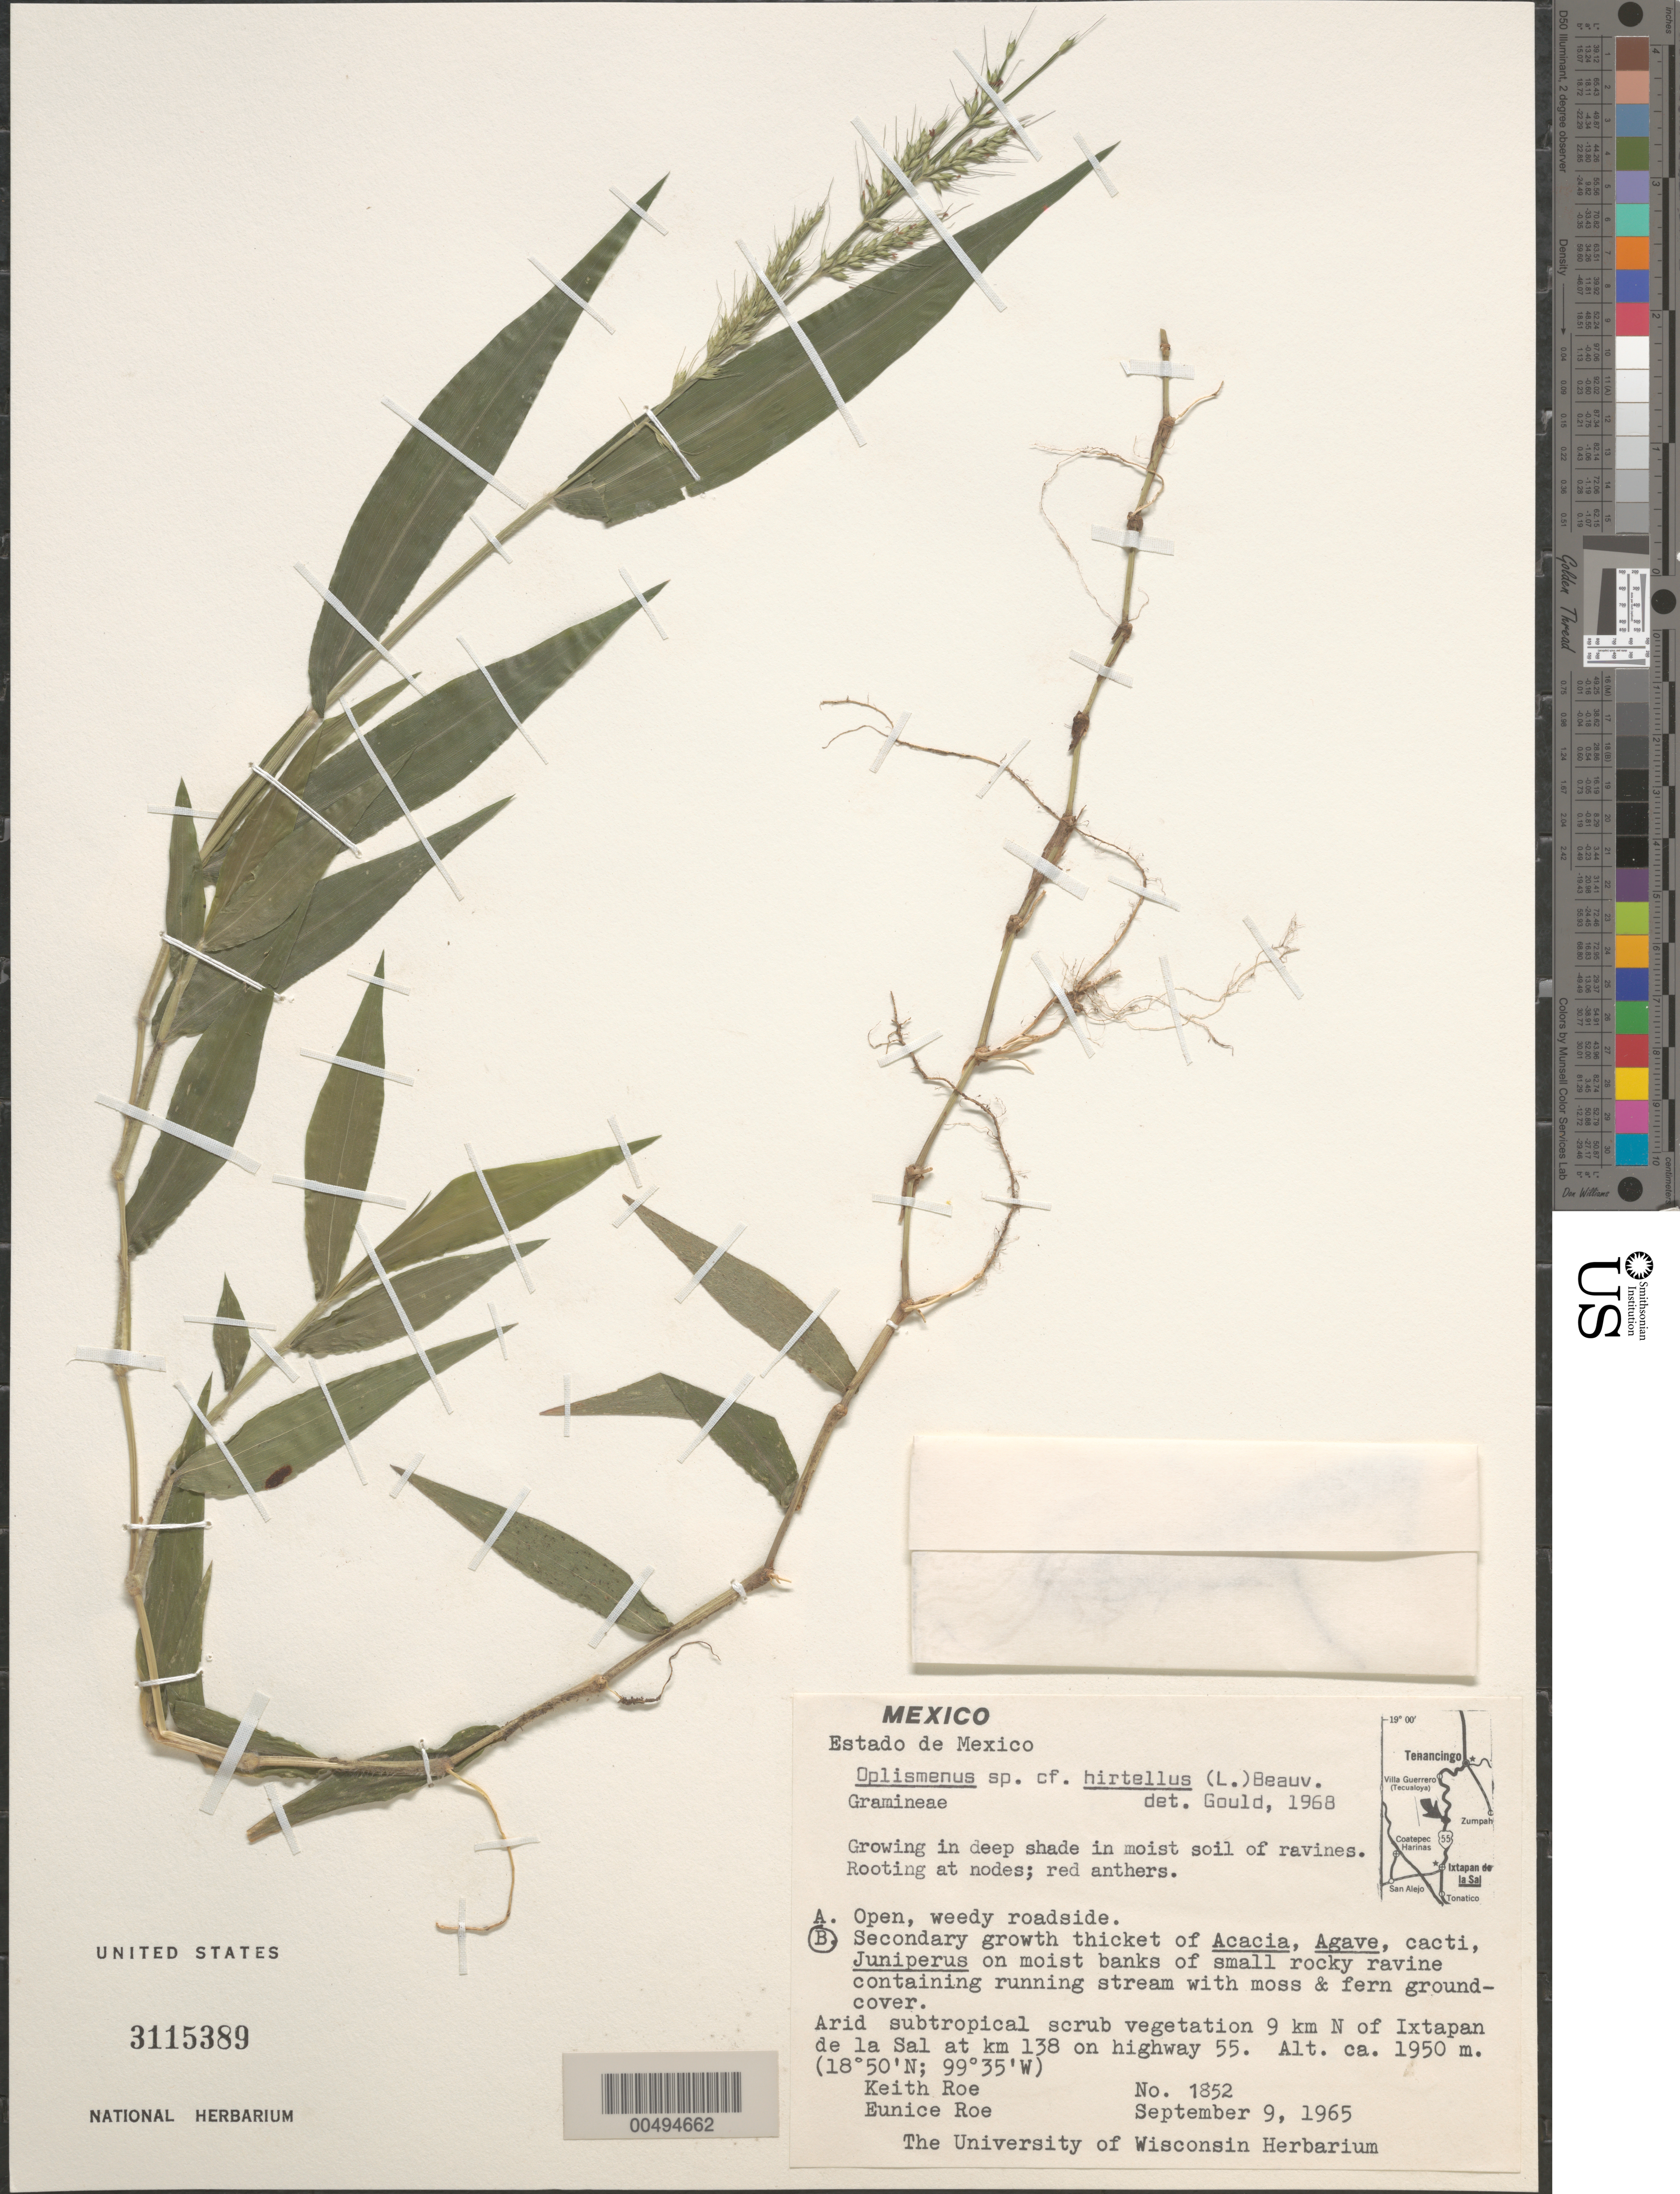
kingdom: Plantae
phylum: Tracheophyta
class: Liliopsida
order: Poales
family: Poaceae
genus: Oplismenus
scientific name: Oplismenus hirtellus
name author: (L.) P. Beauv.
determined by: Gould, F. W.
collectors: K. E. Roe & E. Roe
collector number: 1852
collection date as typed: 9 Sep 1965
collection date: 1965-09-09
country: Mexico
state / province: México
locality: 9 km N of Ixtapan de la Sal at km 138 on hwy 55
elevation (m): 1950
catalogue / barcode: US 3115389